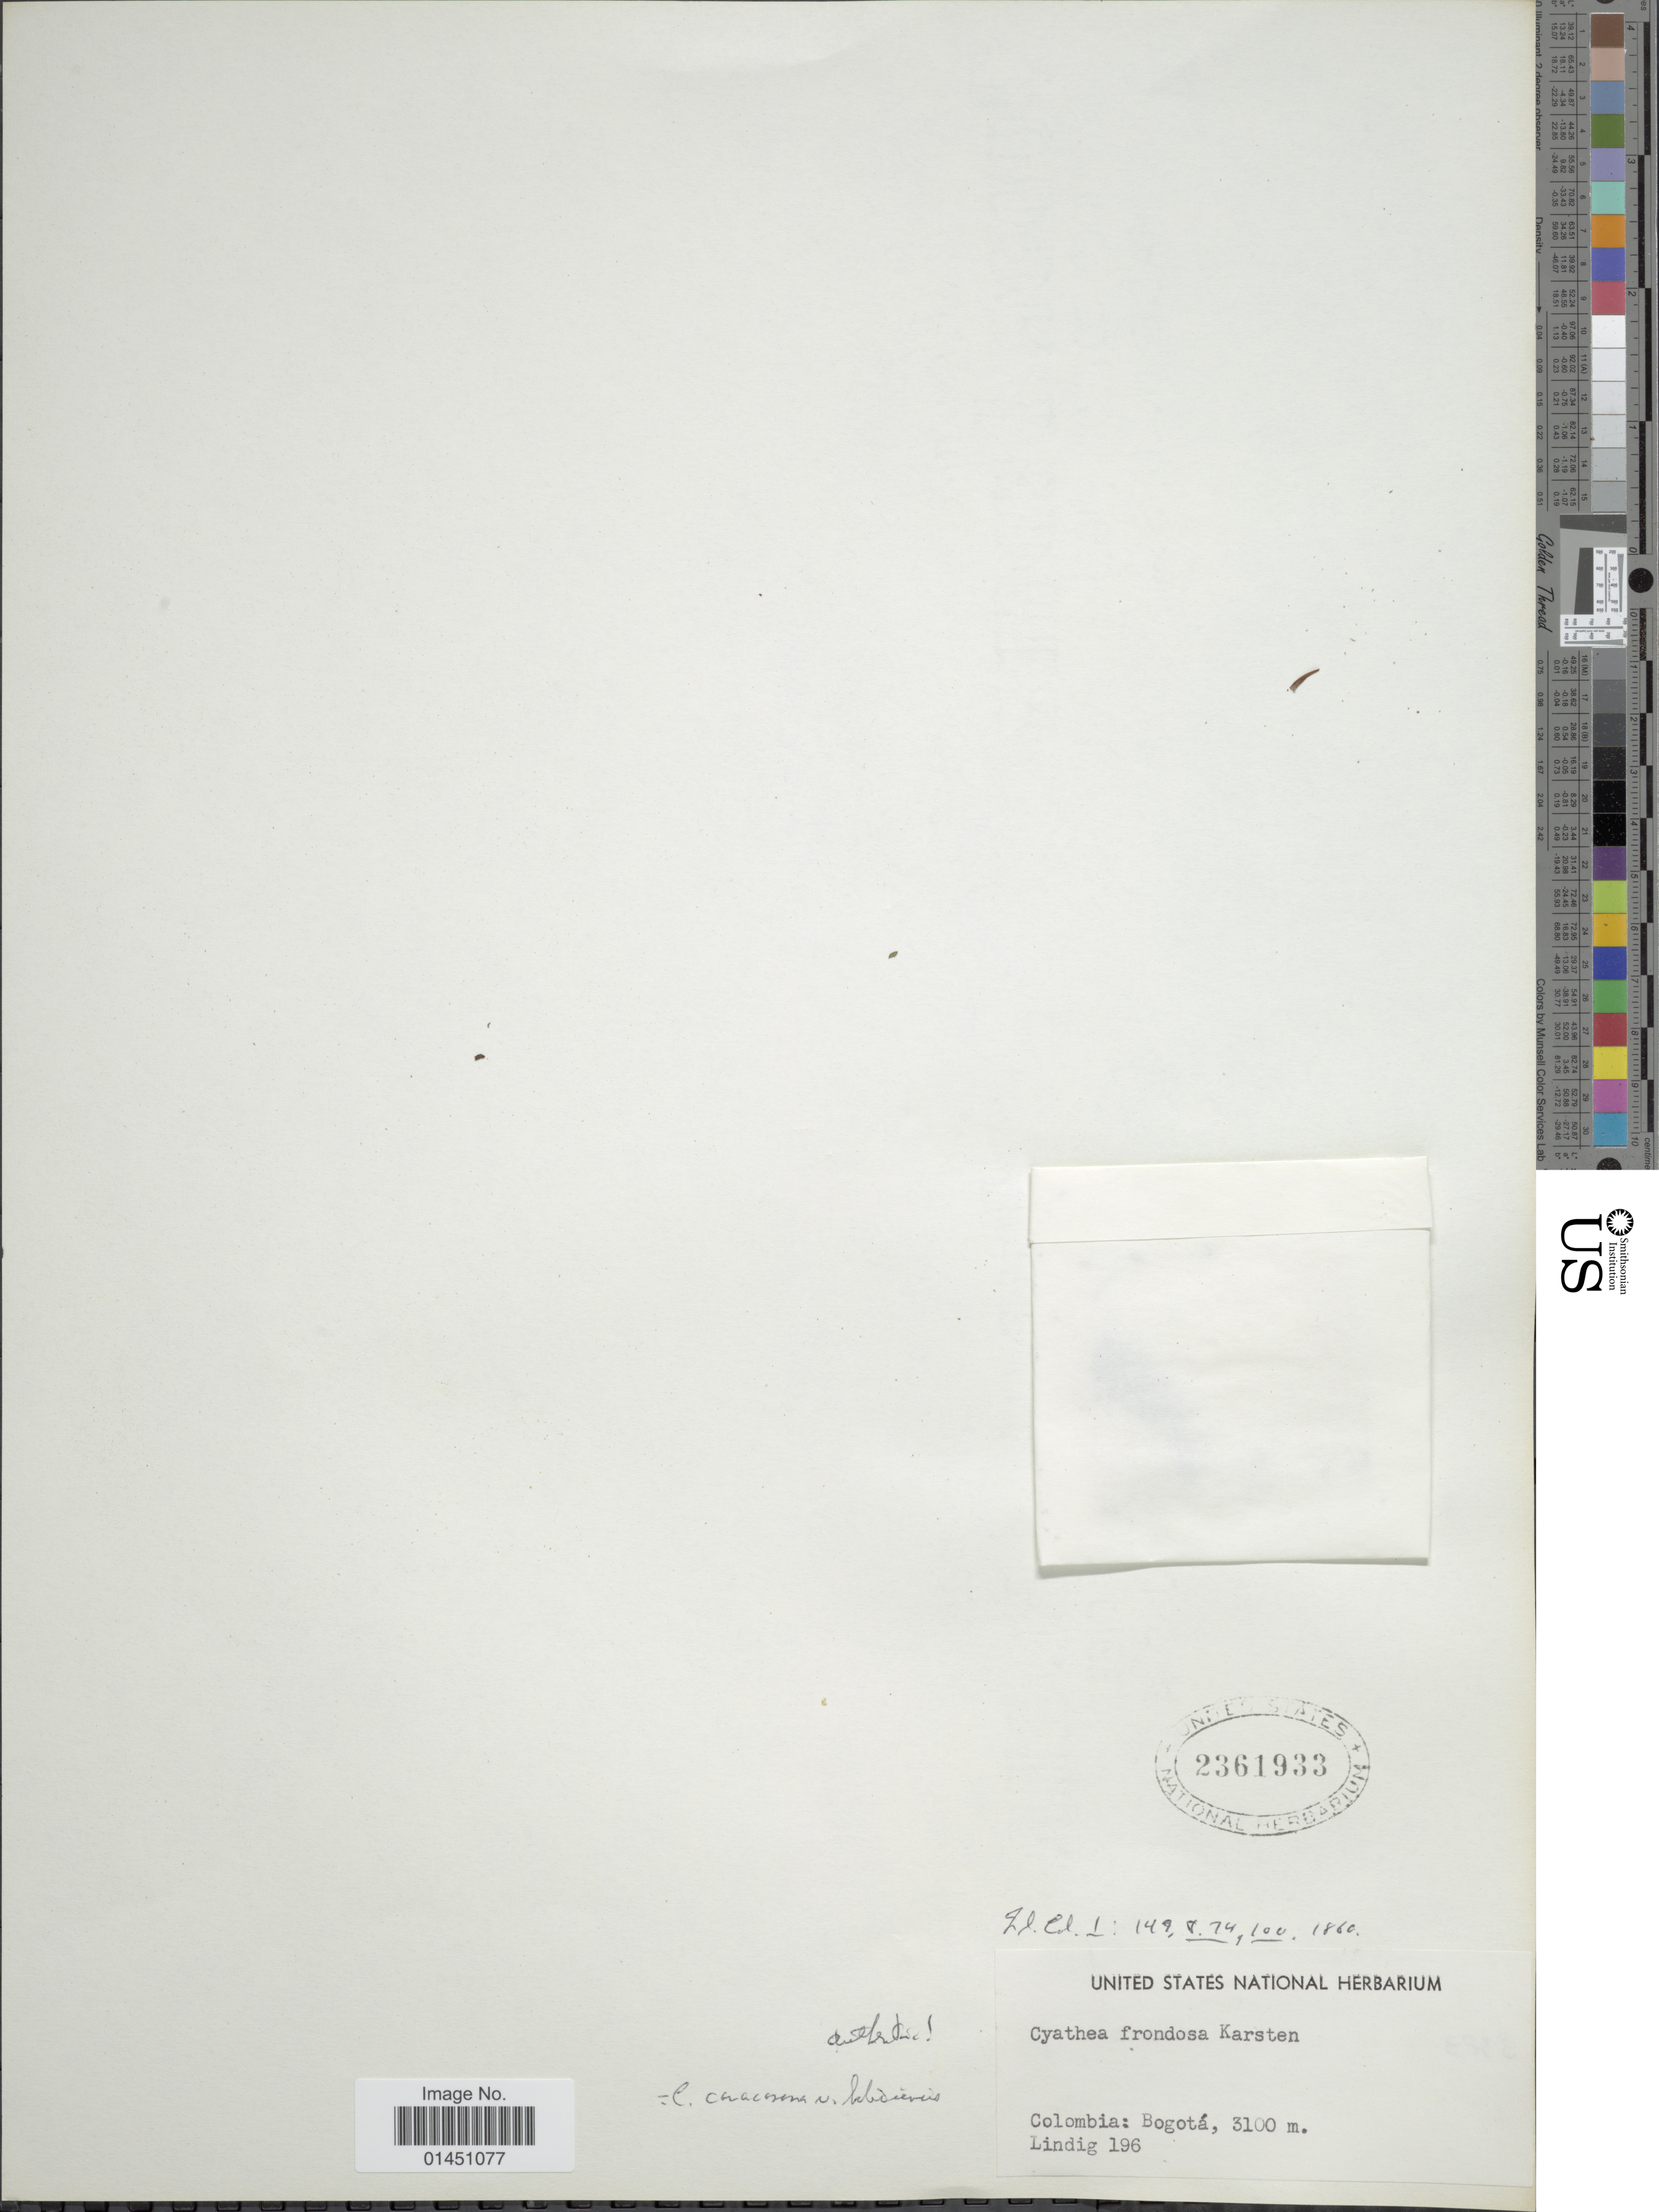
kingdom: Plantae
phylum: Tracheophyta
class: Polypodiopsida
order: Cyatheales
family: Cyatheaceae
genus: Cyathea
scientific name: Cyathea caracasana var. boliviensis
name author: (Rosenst.) R.M. Tryon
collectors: -. Lindig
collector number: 196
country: Colombia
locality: Bogota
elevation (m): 3100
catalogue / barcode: US 2361933